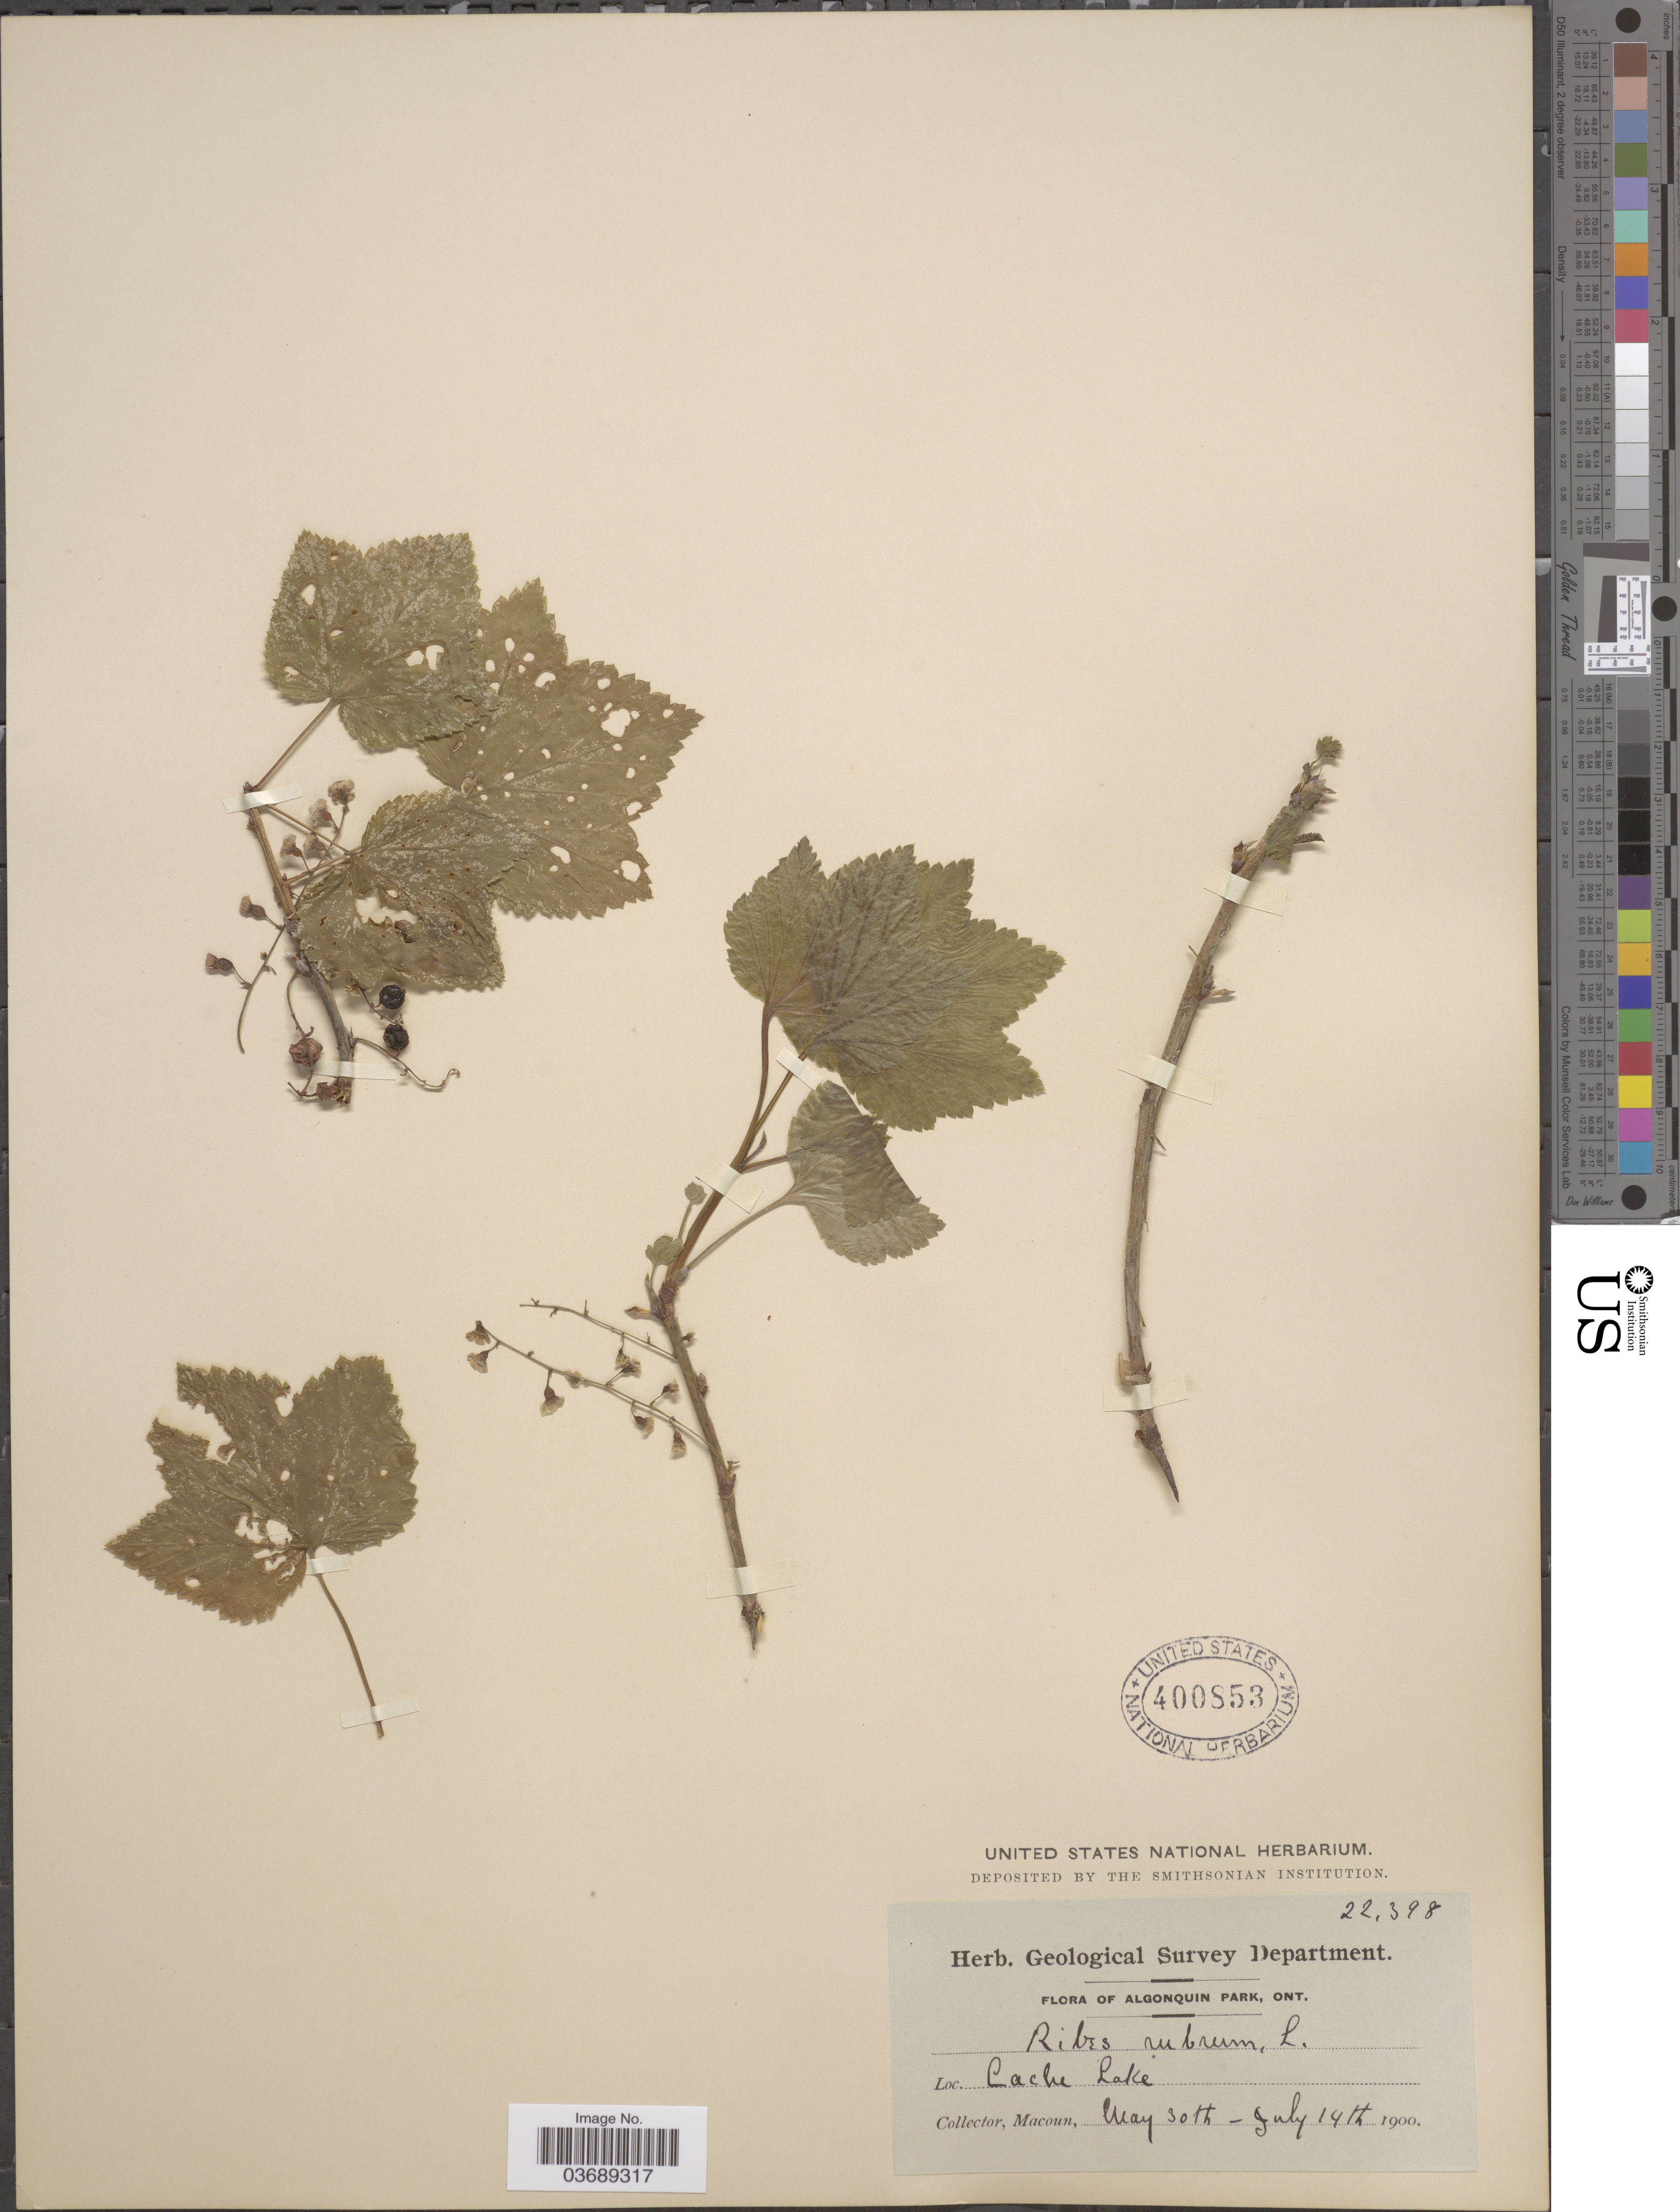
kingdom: Plantae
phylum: Tracheophyta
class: Magnoliopsida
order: Saxifragales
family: Grossulariaceae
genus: Ribes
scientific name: Ribes triste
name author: Pall.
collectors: -- Macoun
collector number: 22398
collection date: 1900-05-30/1900-07-14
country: Canada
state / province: Ontario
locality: Algonquin Park. Cache Lake.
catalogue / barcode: US 400853